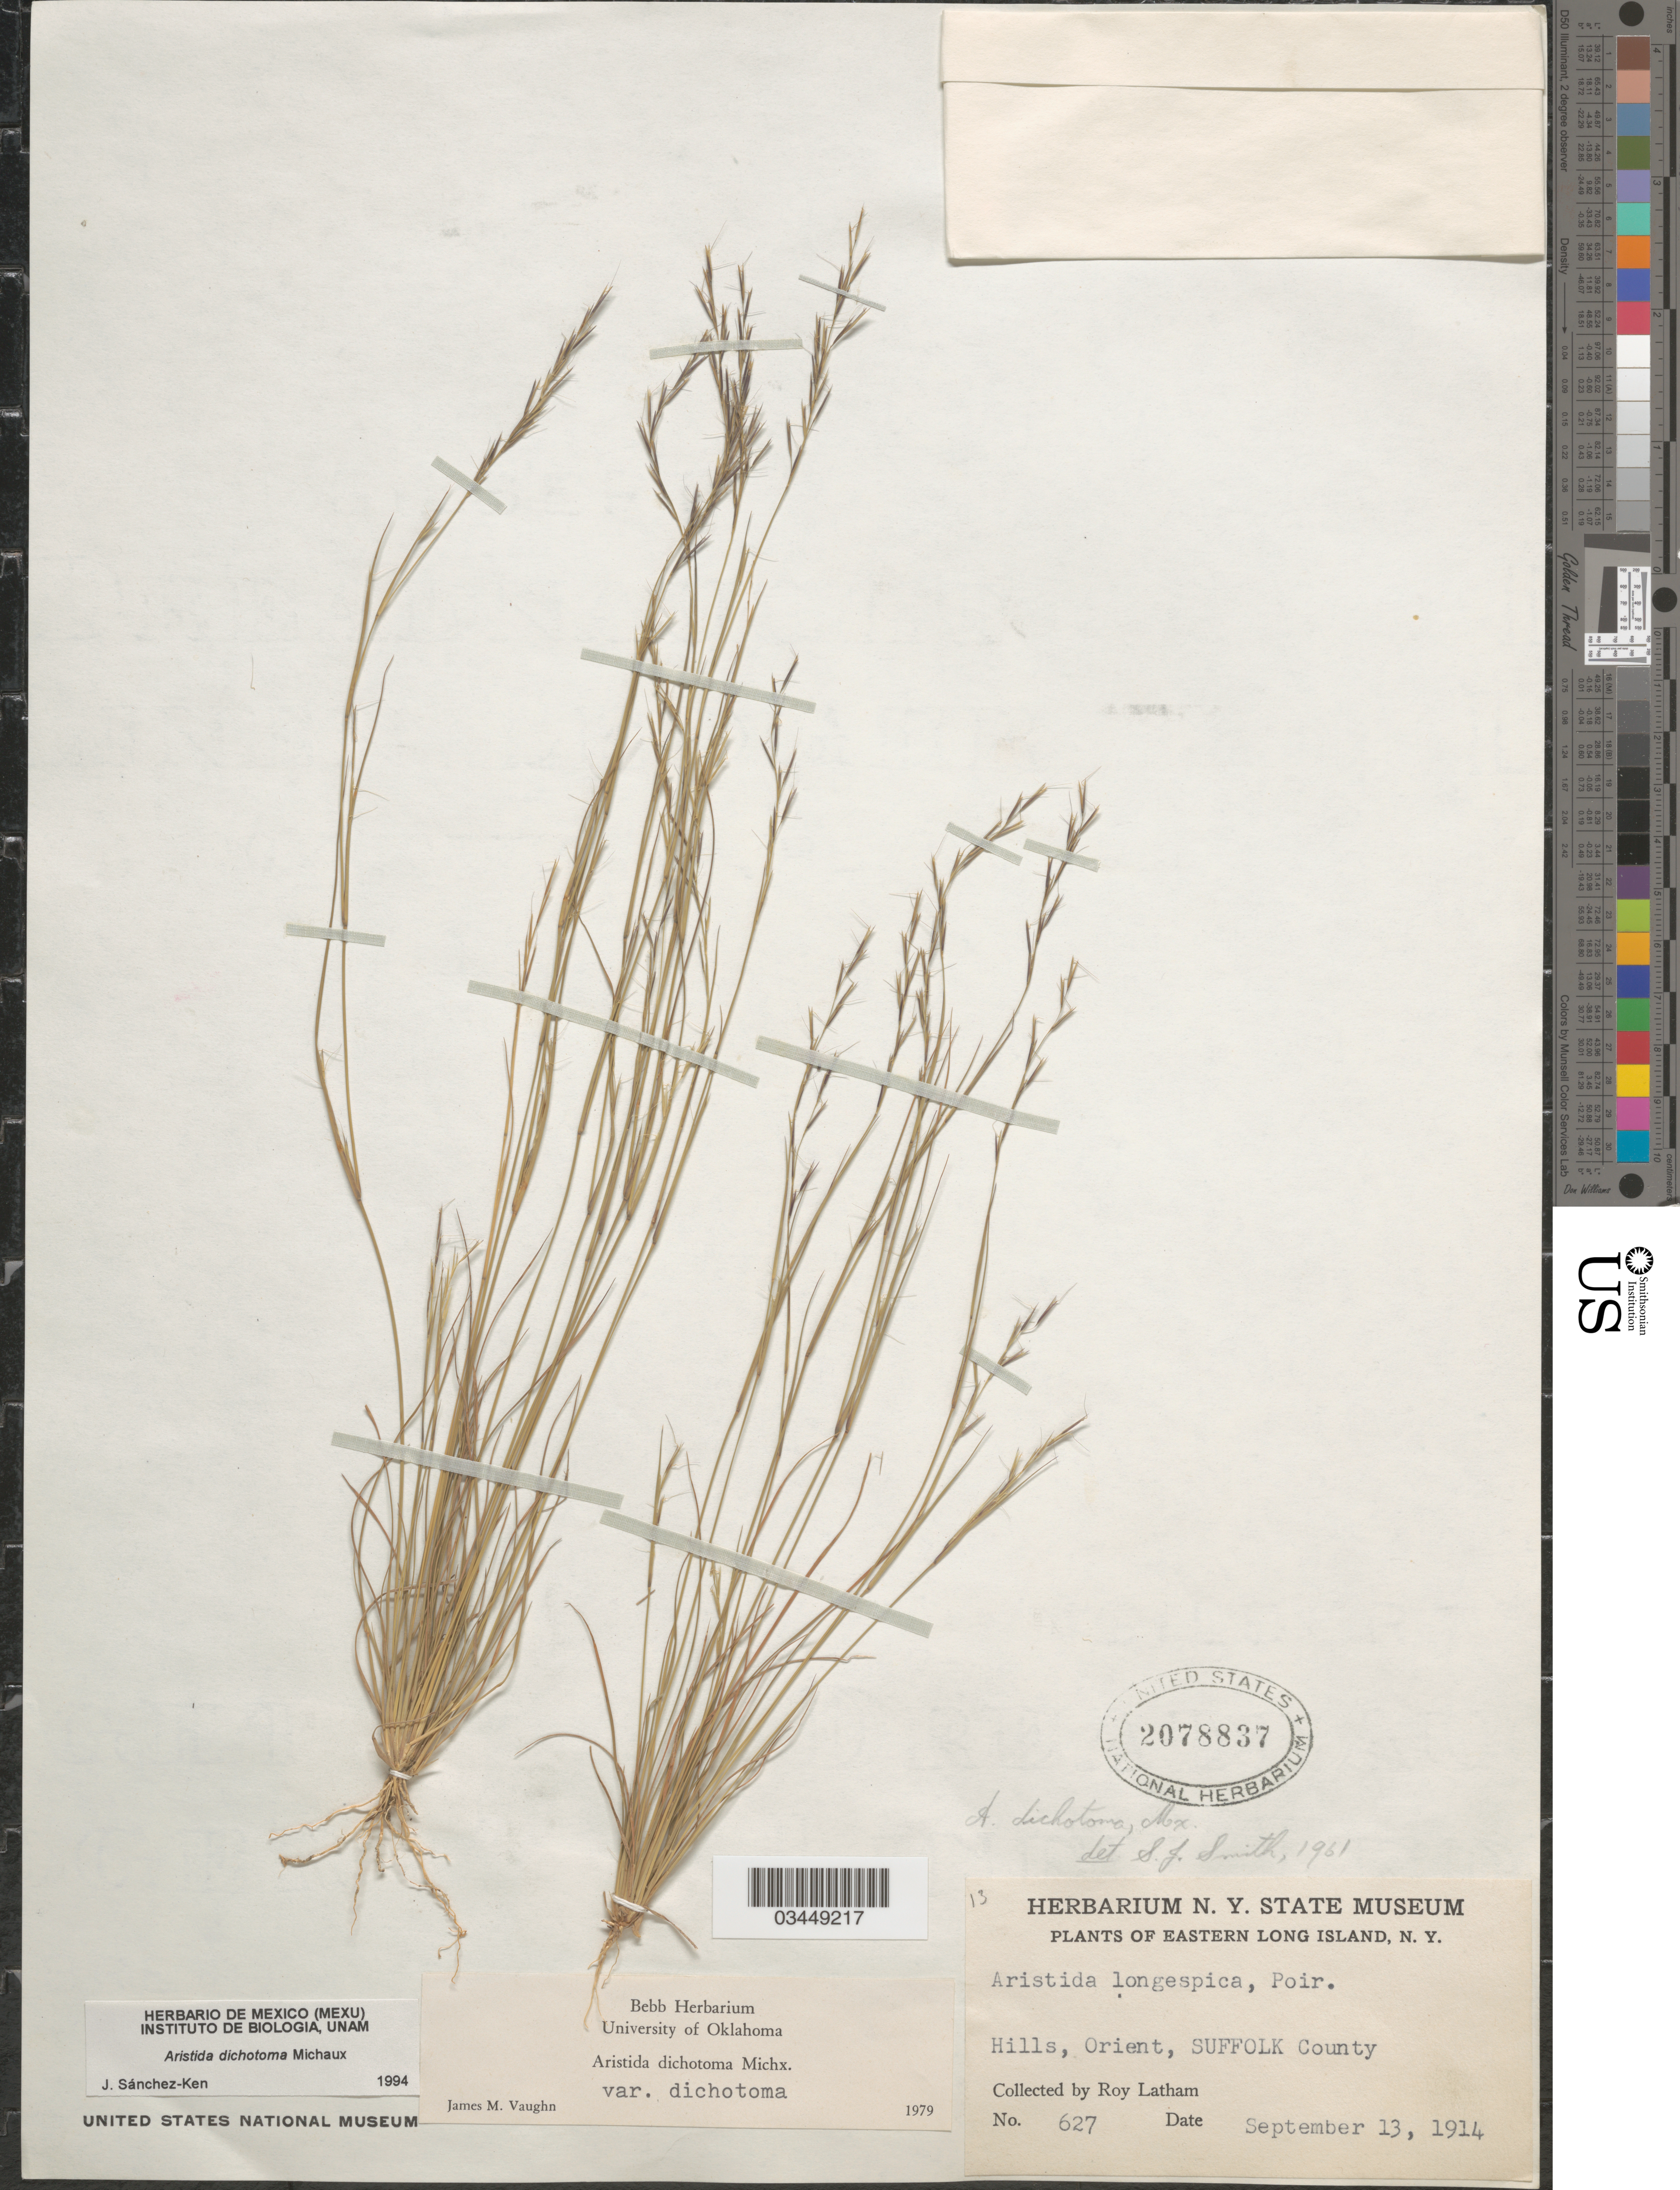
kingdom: Plantae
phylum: Tracheophyta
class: Liliopsida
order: Poales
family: Poaceae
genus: Aristida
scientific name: Aristida dichotoma var. dichotoma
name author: Michx.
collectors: R. Latham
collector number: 627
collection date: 1914-09-13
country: United States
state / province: New York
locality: Easten Long Island. Hills, Orient, Suffolk County.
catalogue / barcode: US 2078837